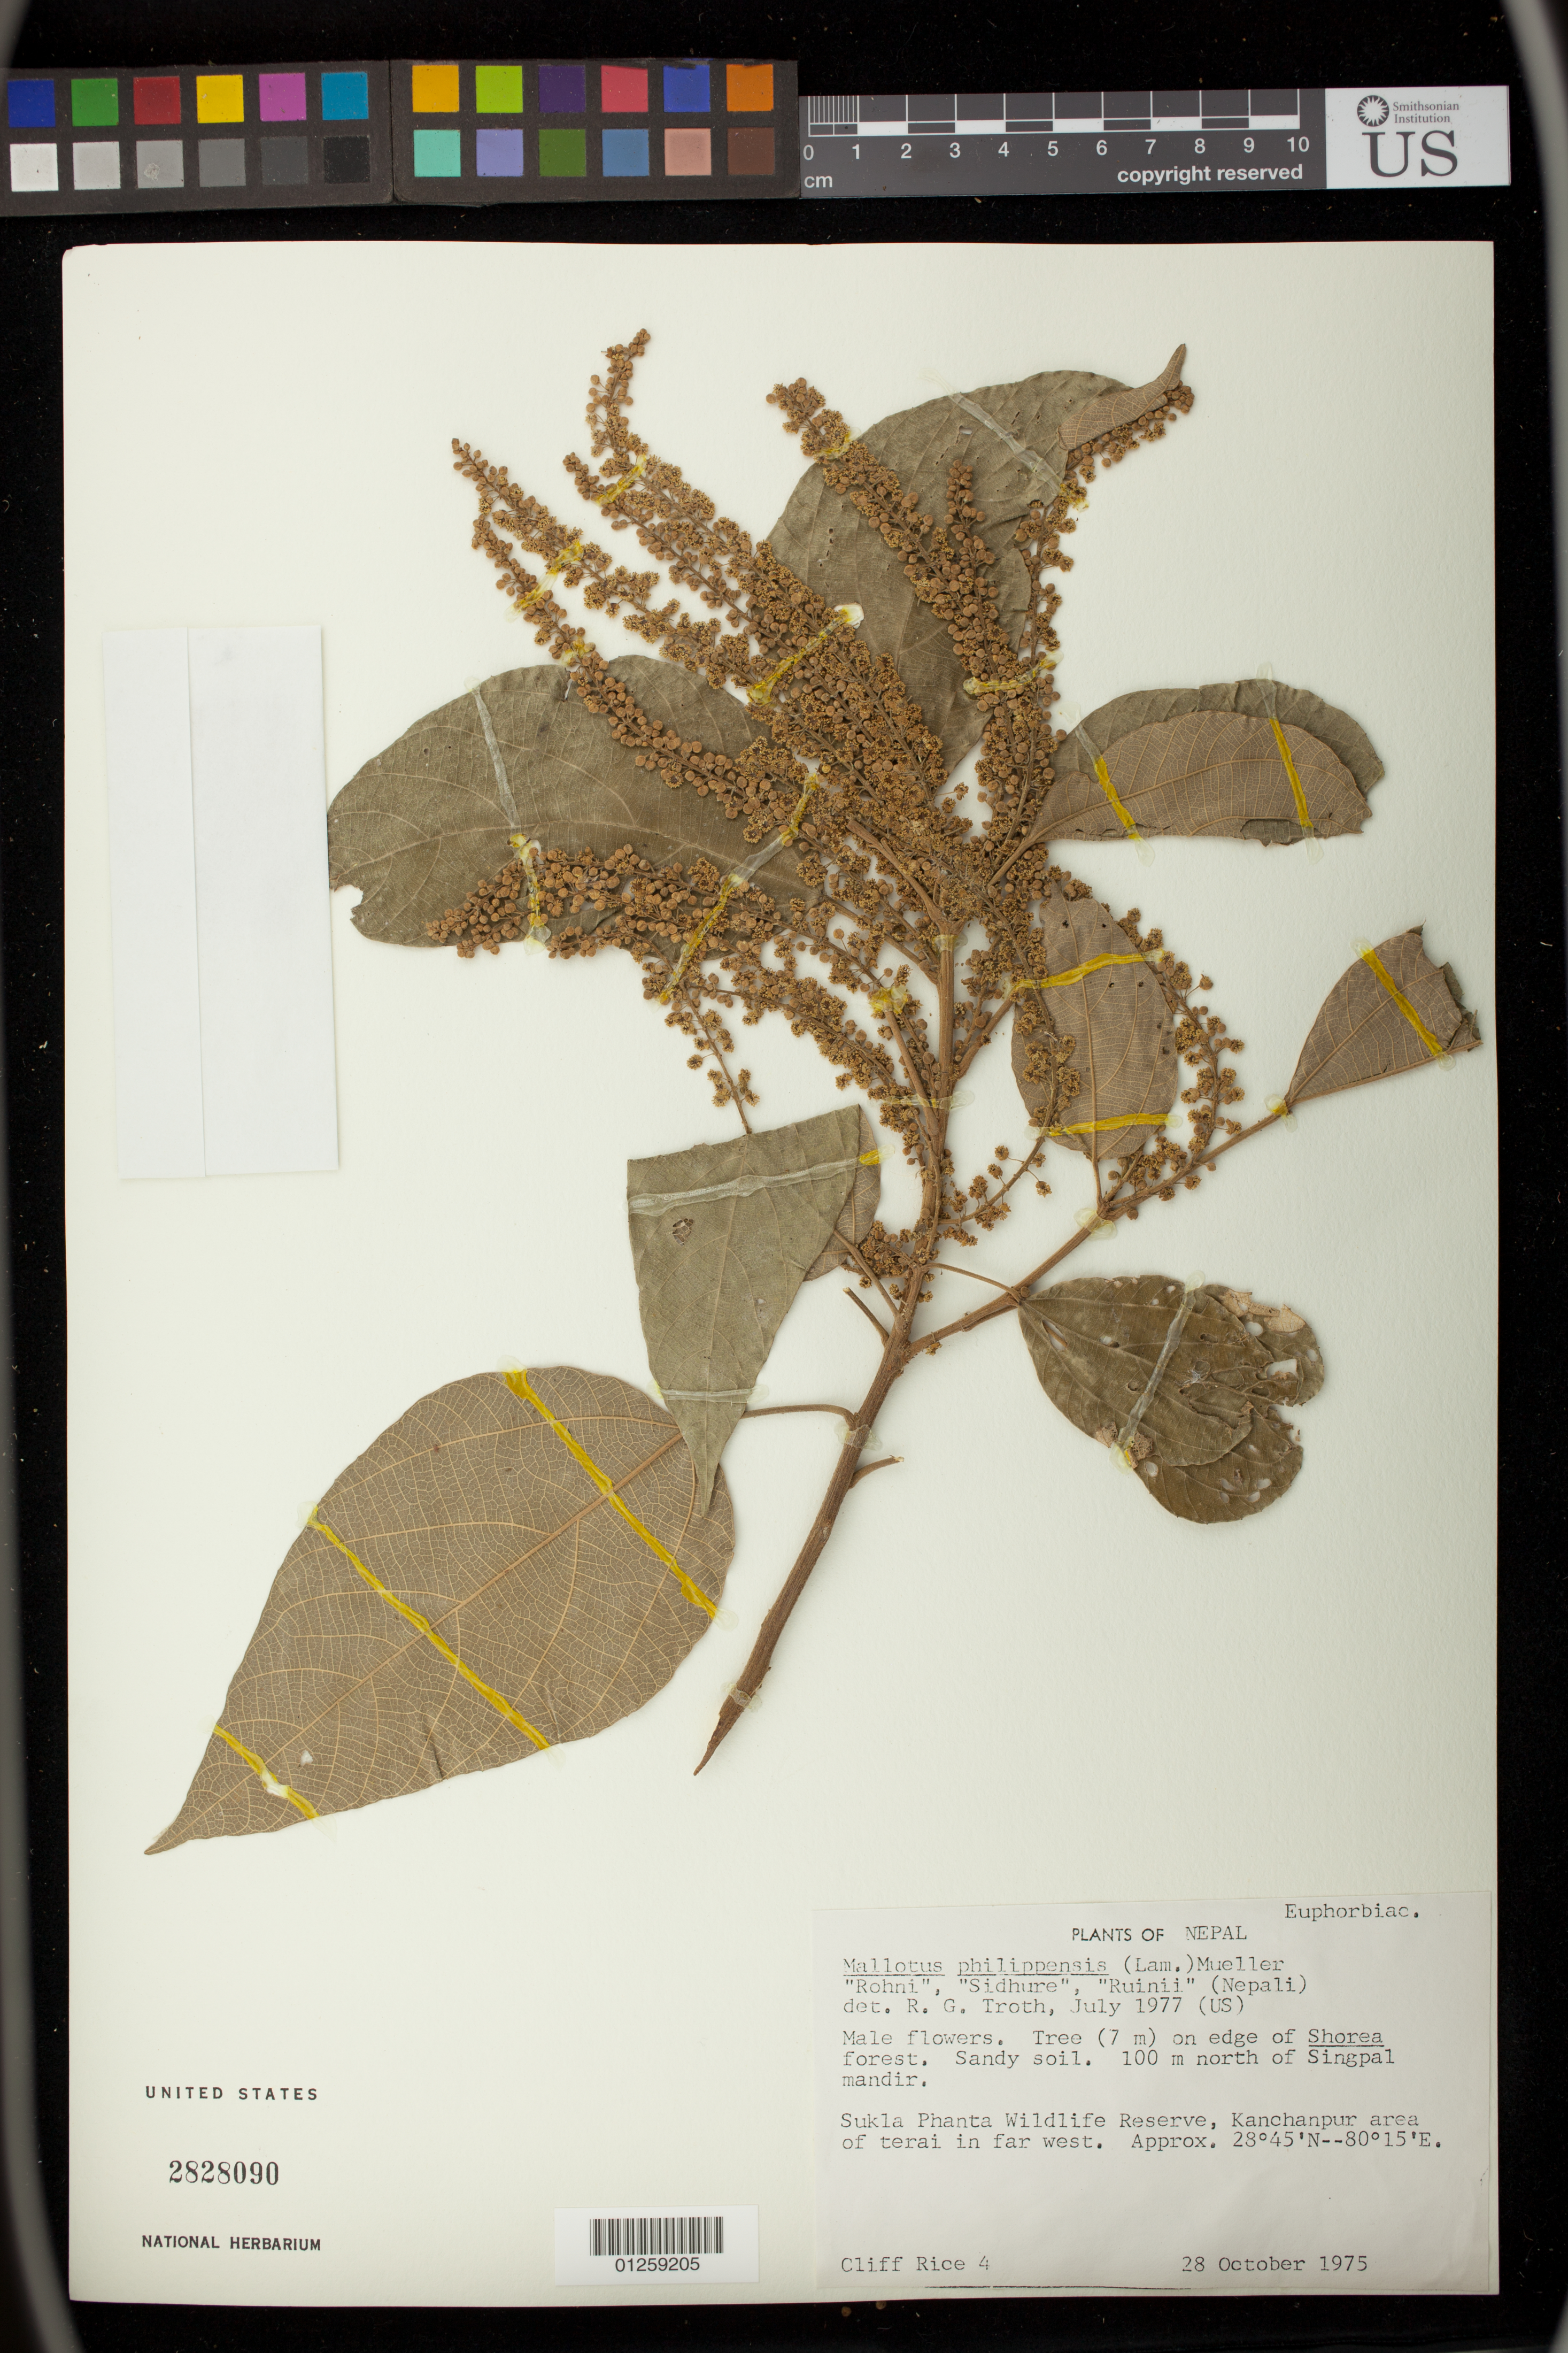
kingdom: Plantae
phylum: Tracheophyta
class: Magnoliopsida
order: Malpighiales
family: Euphorbiaceae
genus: Mallotus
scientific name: Mallotus philippensis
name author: (Lam.) Müll. Arg.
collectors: C. Rice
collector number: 4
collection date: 1975-10-28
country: Nepal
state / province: Far Western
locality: Sukla Phanta Wildlife Reserve, Kanchanpur area of terai n far west.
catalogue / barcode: US 2828090